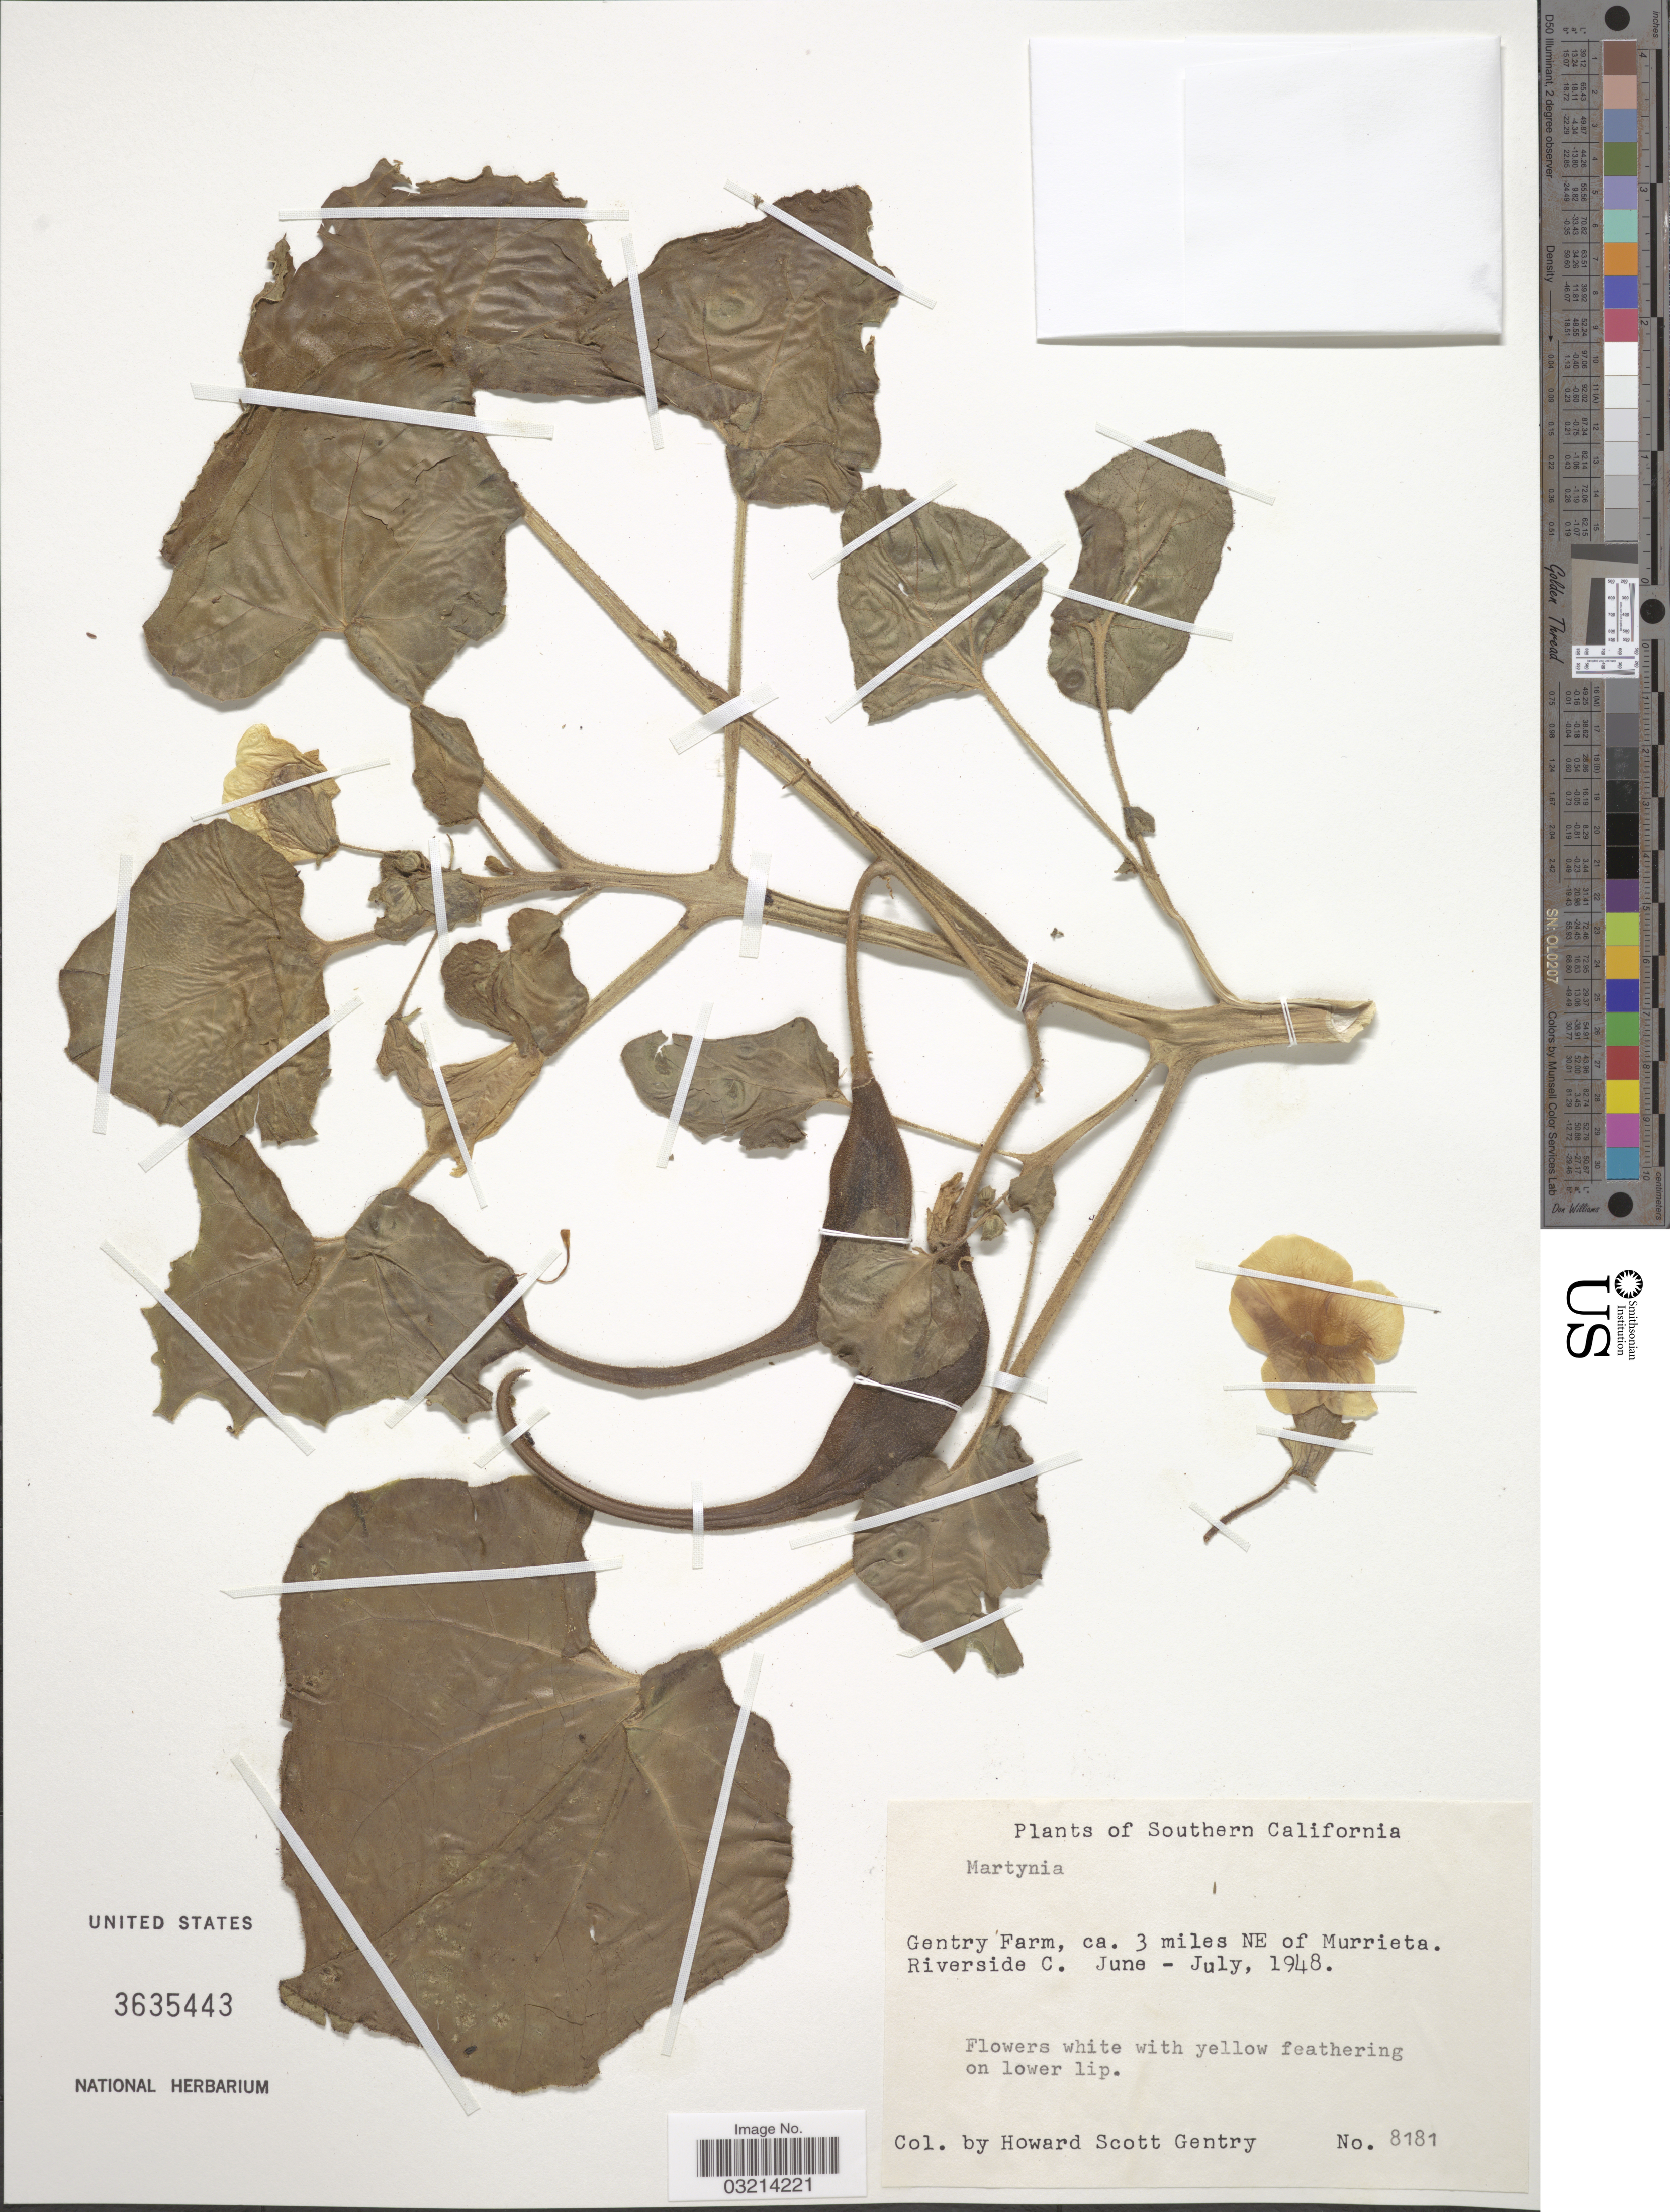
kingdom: Plantae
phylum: Tracheophyta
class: Magnoliopsida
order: Lamiales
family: Martyniaceae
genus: Martynia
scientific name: Martynia sp.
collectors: H. S. Gentry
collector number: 8181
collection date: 1948-06/1948-07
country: United States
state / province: California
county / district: Riverside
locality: Southern California. Gentry Farm, ca. 3 miles NE of Murrieta. Riverside C.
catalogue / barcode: US 3635443